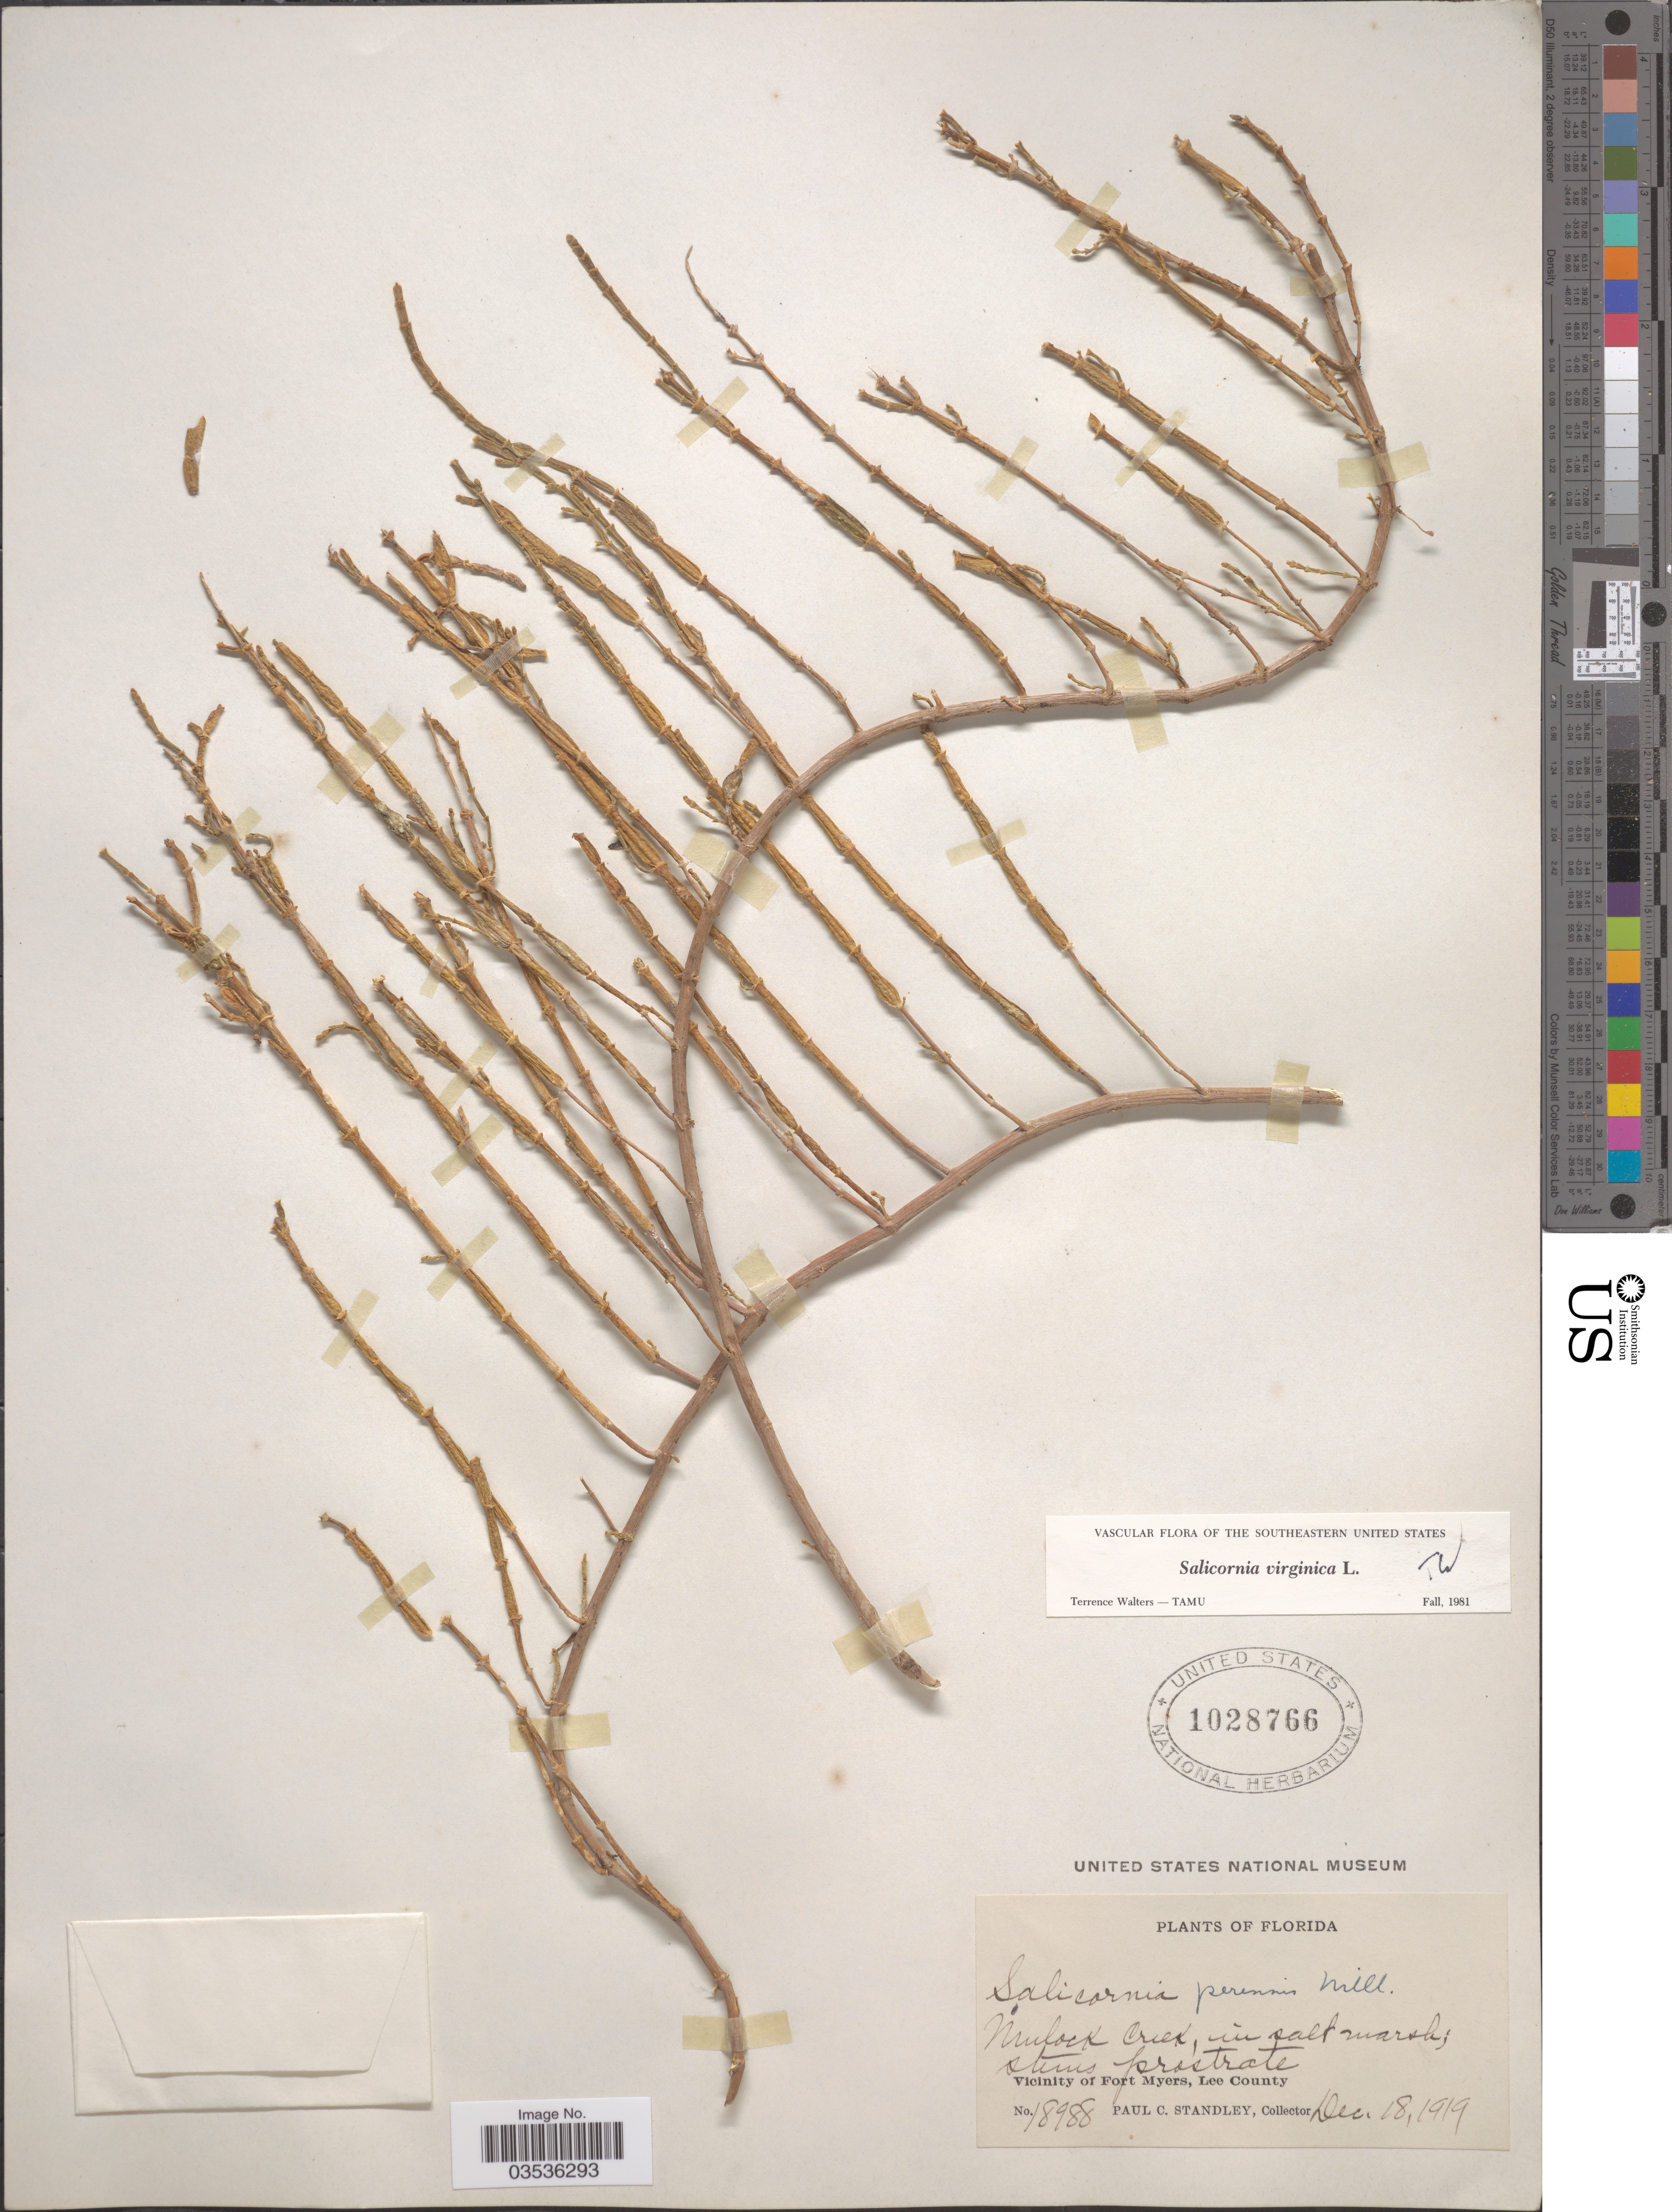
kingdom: Plantae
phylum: Tracheophyta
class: Magnoliopsida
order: Caryophyllales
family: Amaranthaceae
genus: Salicornia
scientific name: Salicornia ambigua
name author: Michx.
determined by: Strong, Mark T., (BOT), Smithsonian Institution - National Museum of Natural History (UNITED STATES)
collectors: P. C. Standley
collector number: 18988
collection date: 1919-12-18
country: United States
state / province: Florida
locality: Vicinity of Fort Myers, Lee County. Mulock Creek.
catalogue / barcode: US 1028766